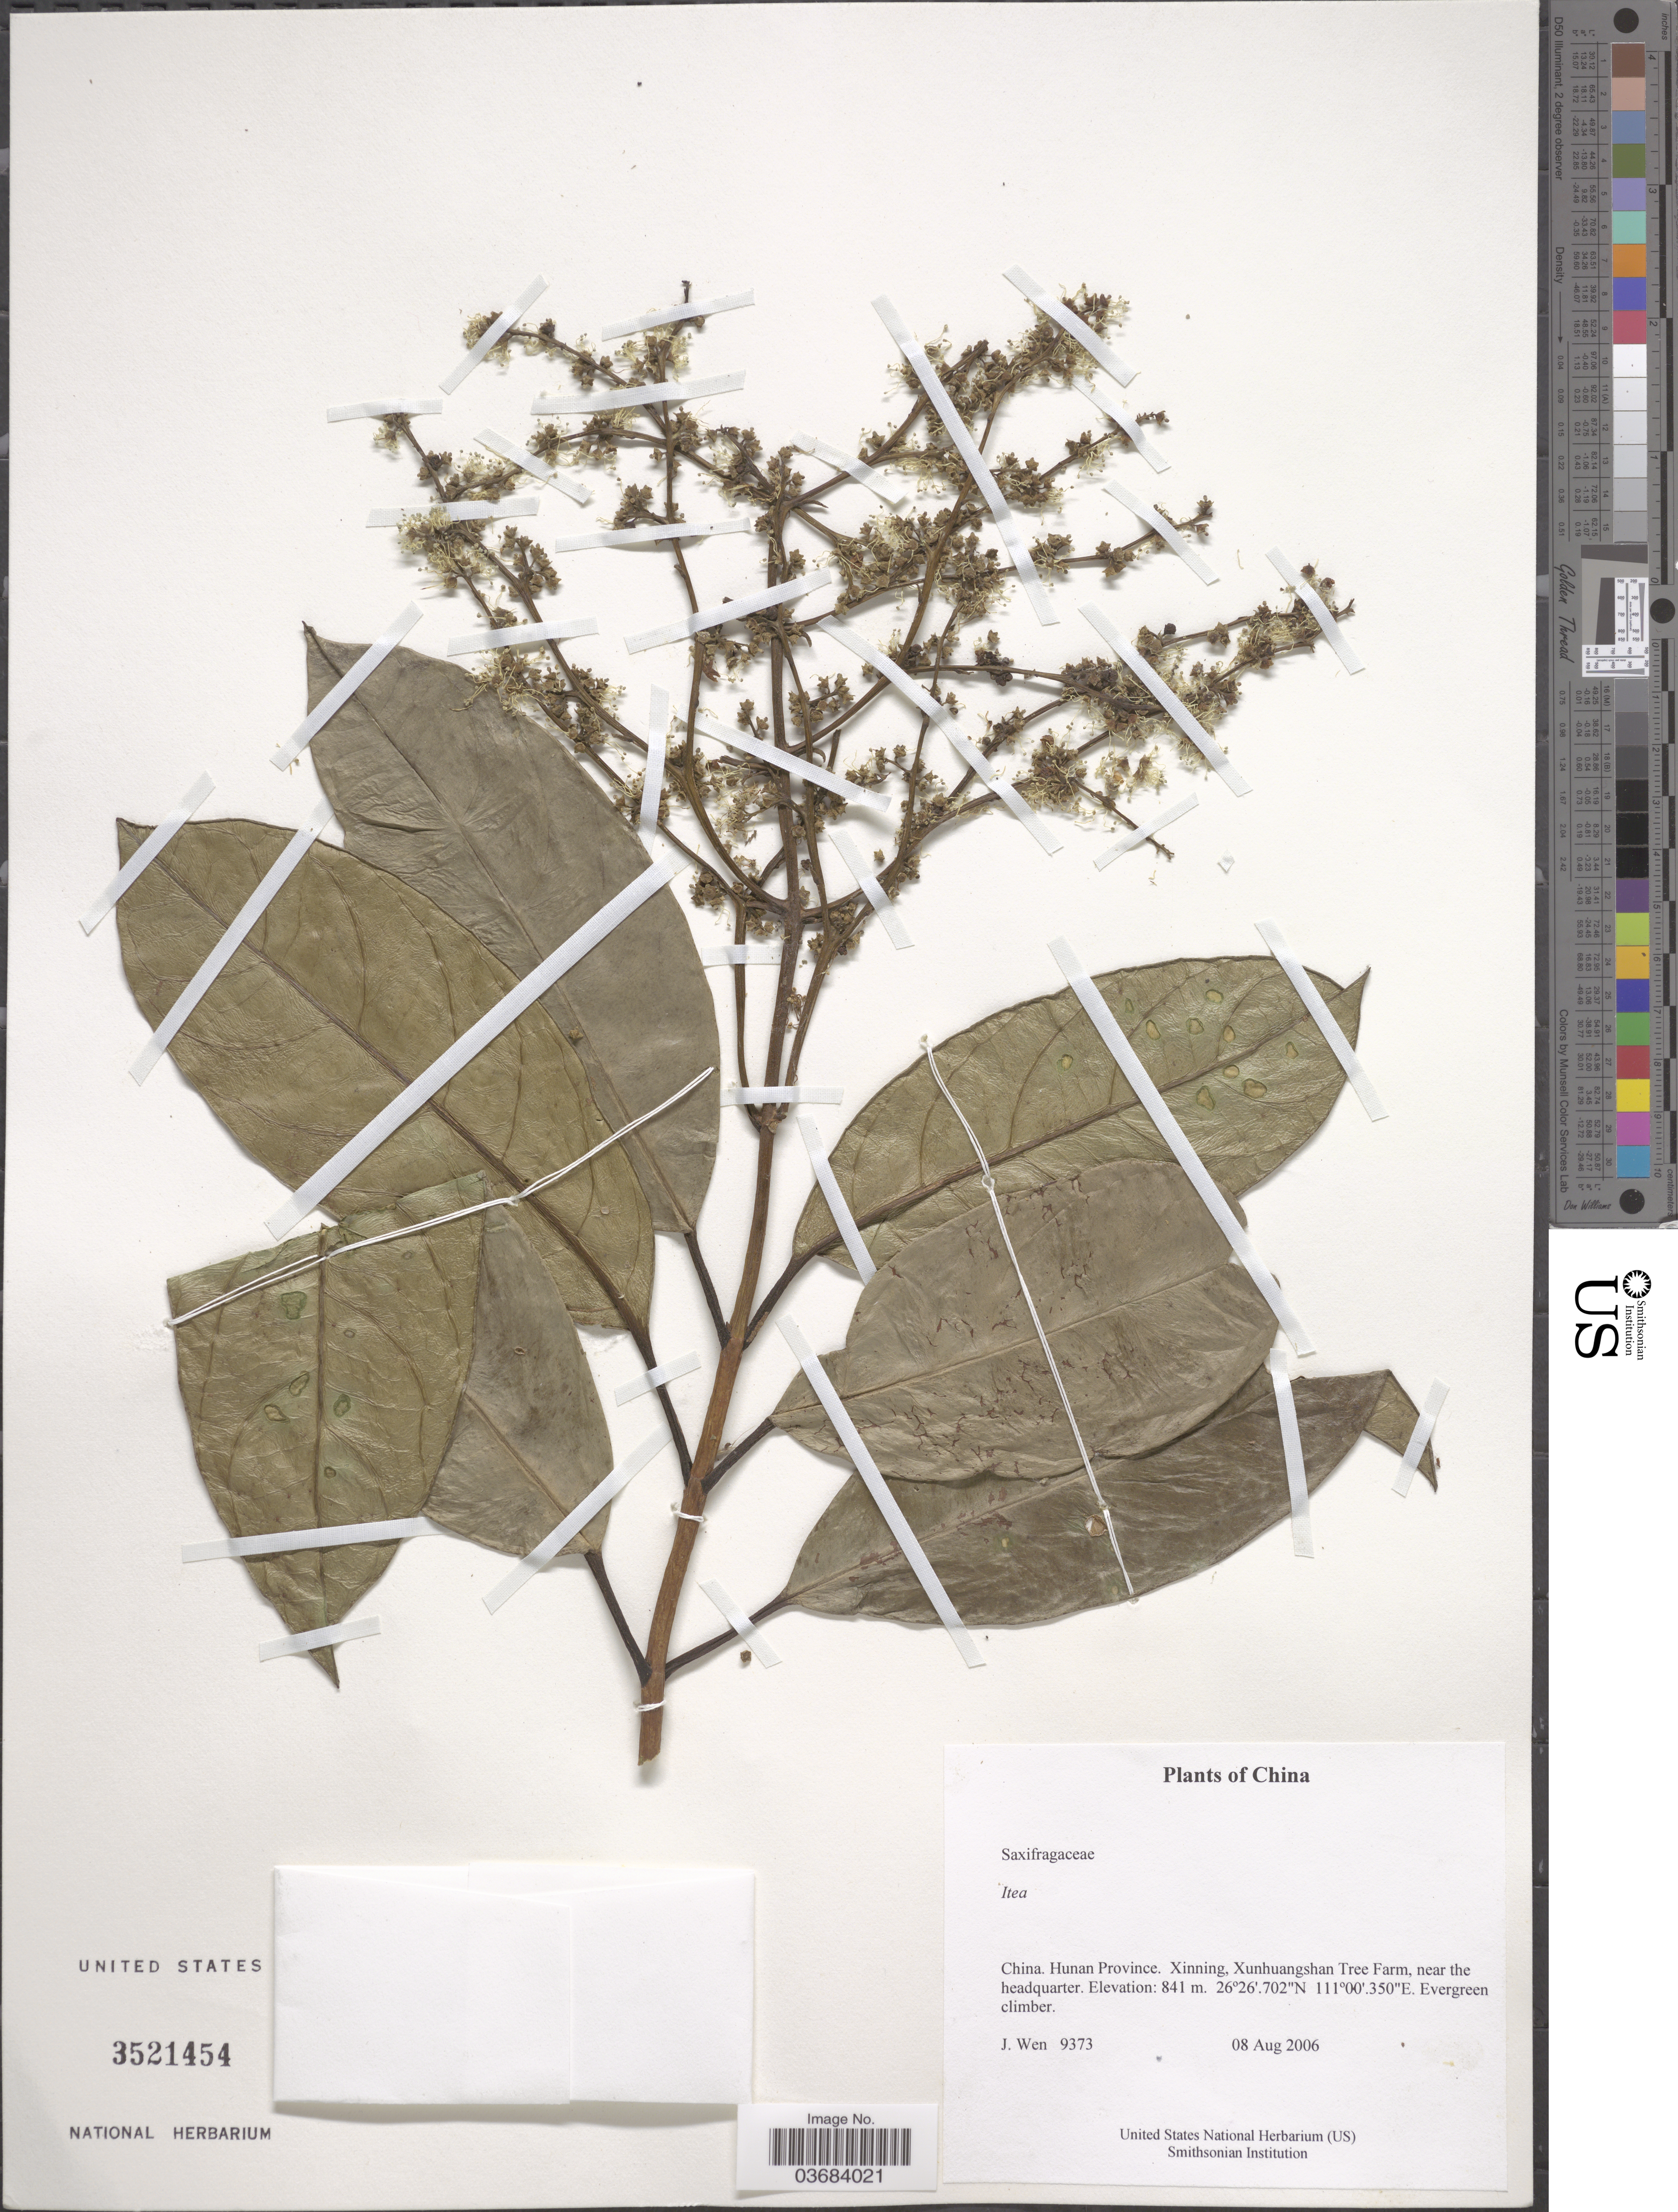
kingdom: Plantae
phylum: Tracheophyta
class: Magnoliopsida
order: Saxifragales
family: Iteaceae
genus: Itea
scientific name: Itea sp.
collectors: J. Wen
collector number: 9373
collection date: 2006-08-08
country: China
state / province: Hunan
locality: Xinning, Xunhuangshan Tree Farm, near the headquarter.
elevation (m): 841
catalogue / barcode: US 3521454